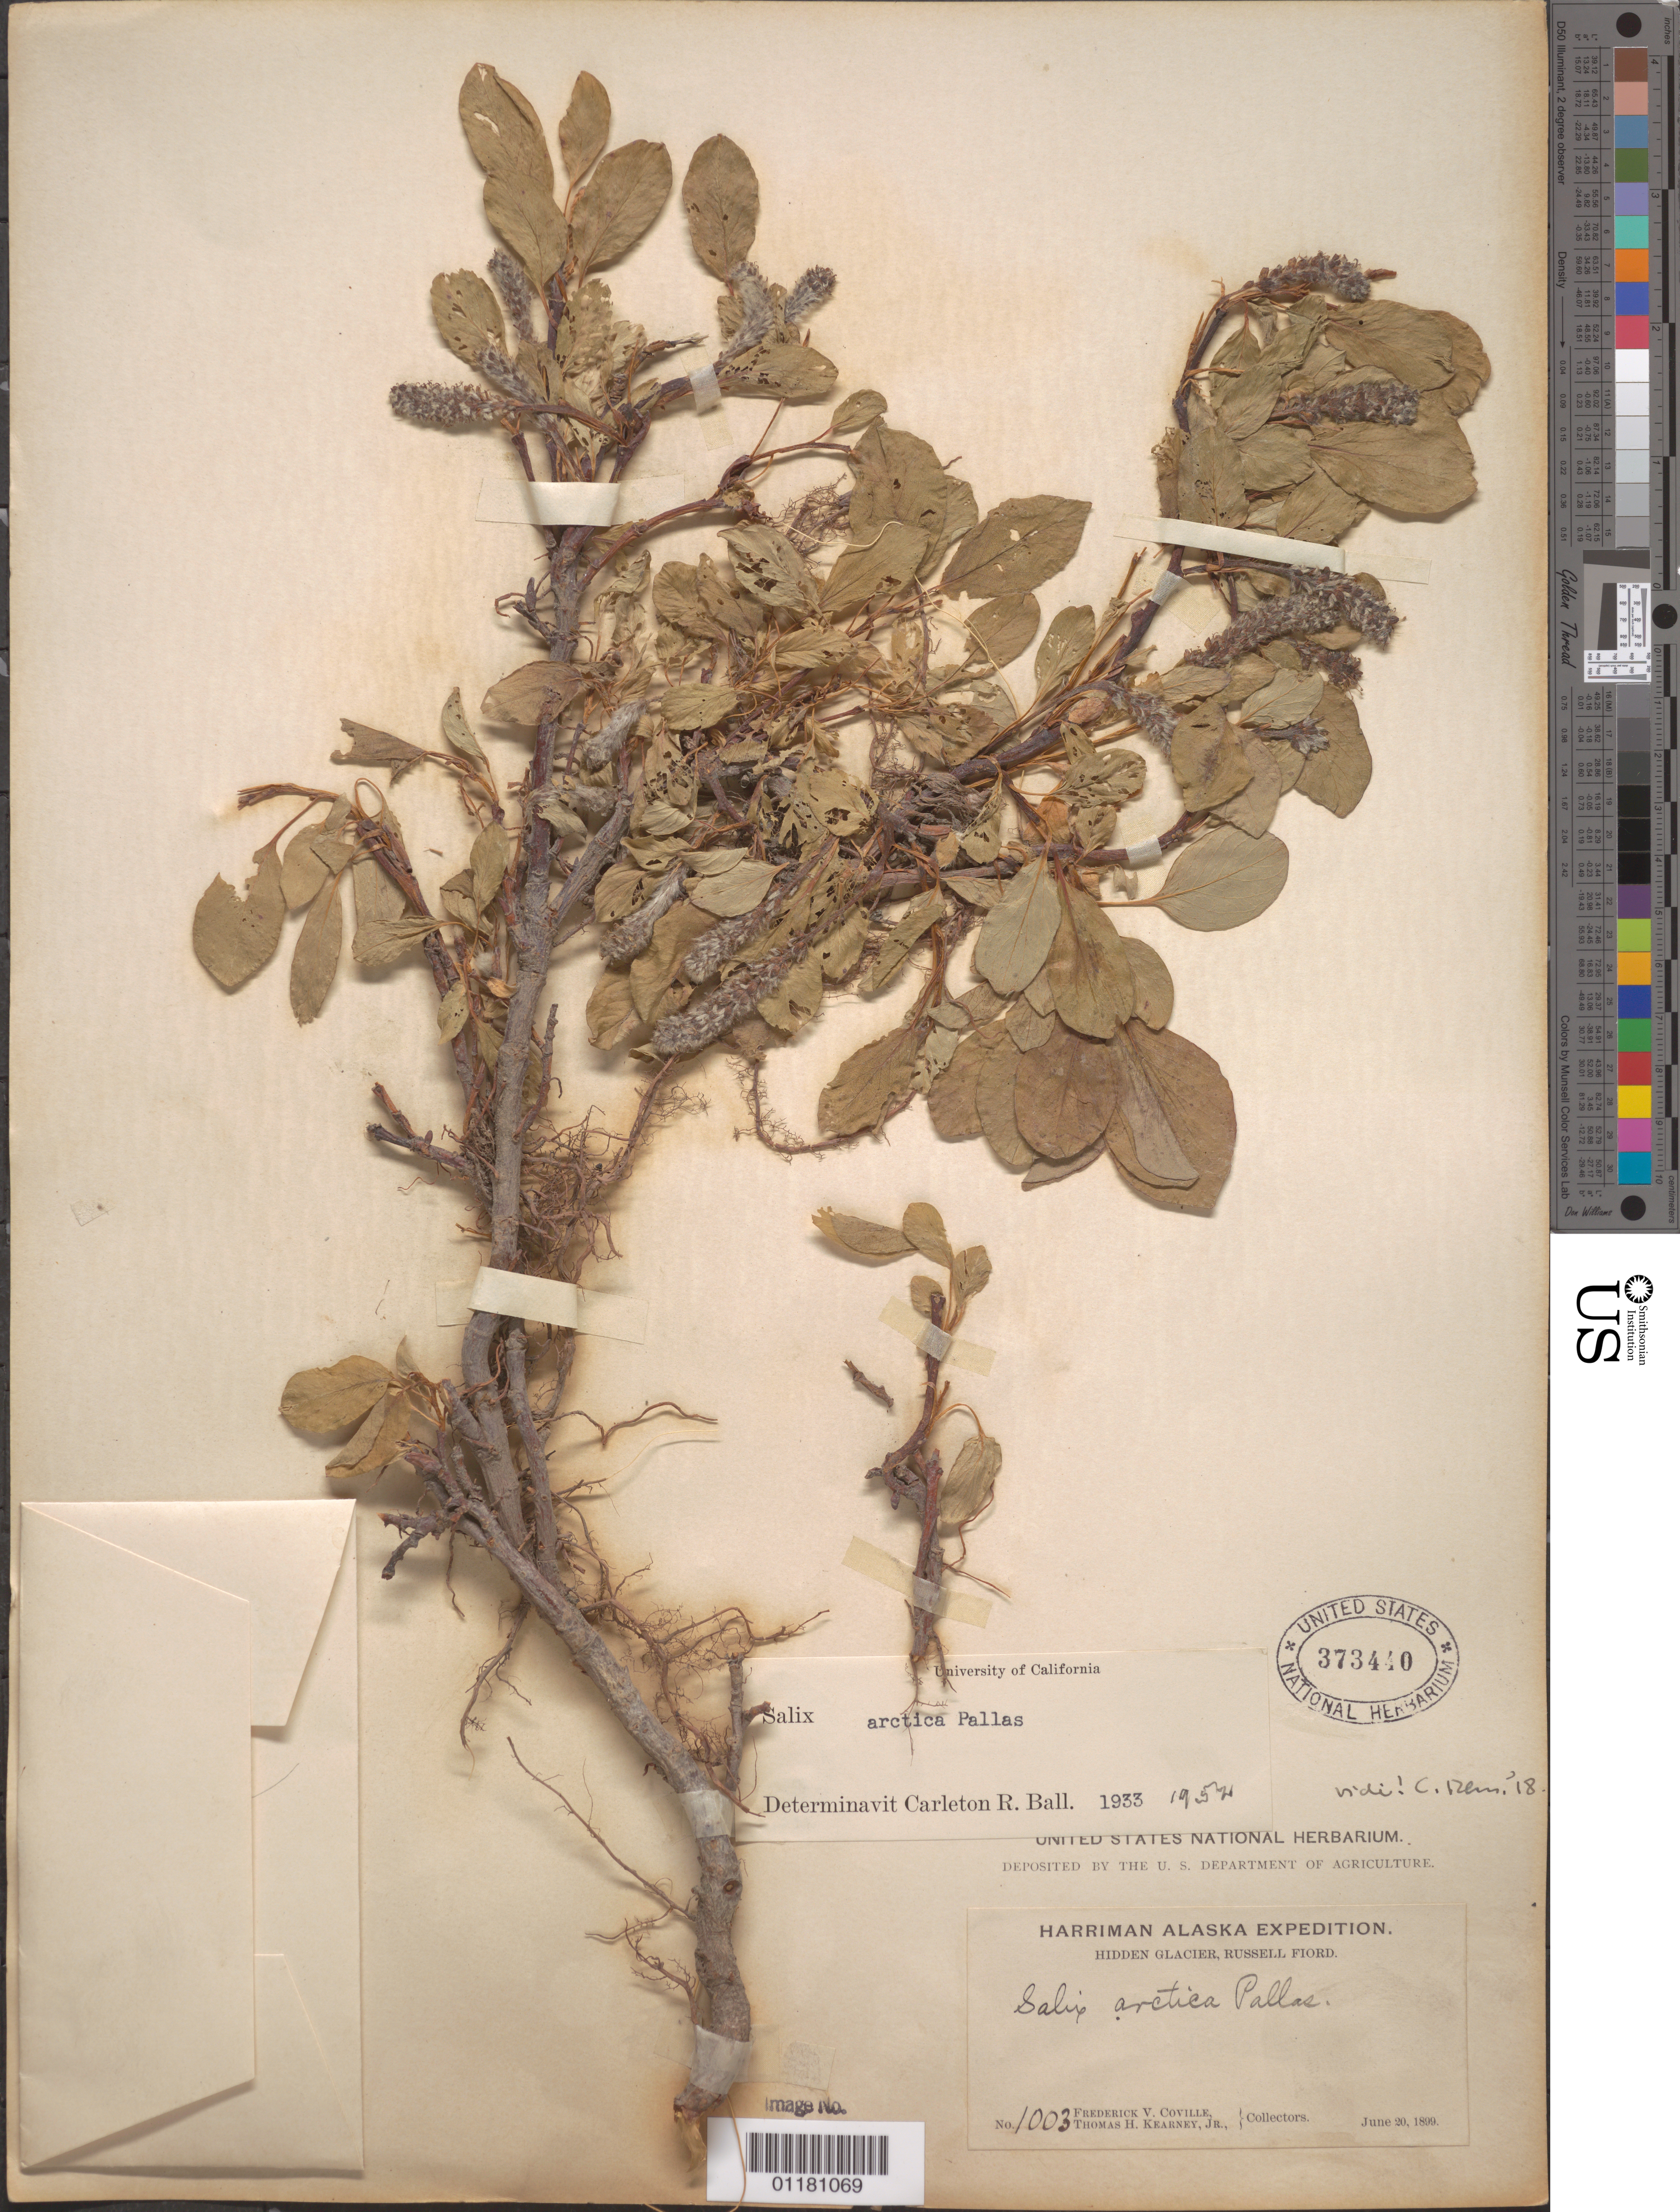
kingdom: Plantae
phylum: Tracheophyta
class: Magnoliopsida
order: Malpighiales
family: Salicaceae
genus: Salix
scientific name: Salix arctica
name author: Pall.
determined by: Ball, C. R.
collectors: F. V. Coville & T. H. Kearney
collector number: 1003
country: United States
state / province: Alaska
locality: Hidden Glacier, Russell Fiord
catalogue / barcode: US 373440